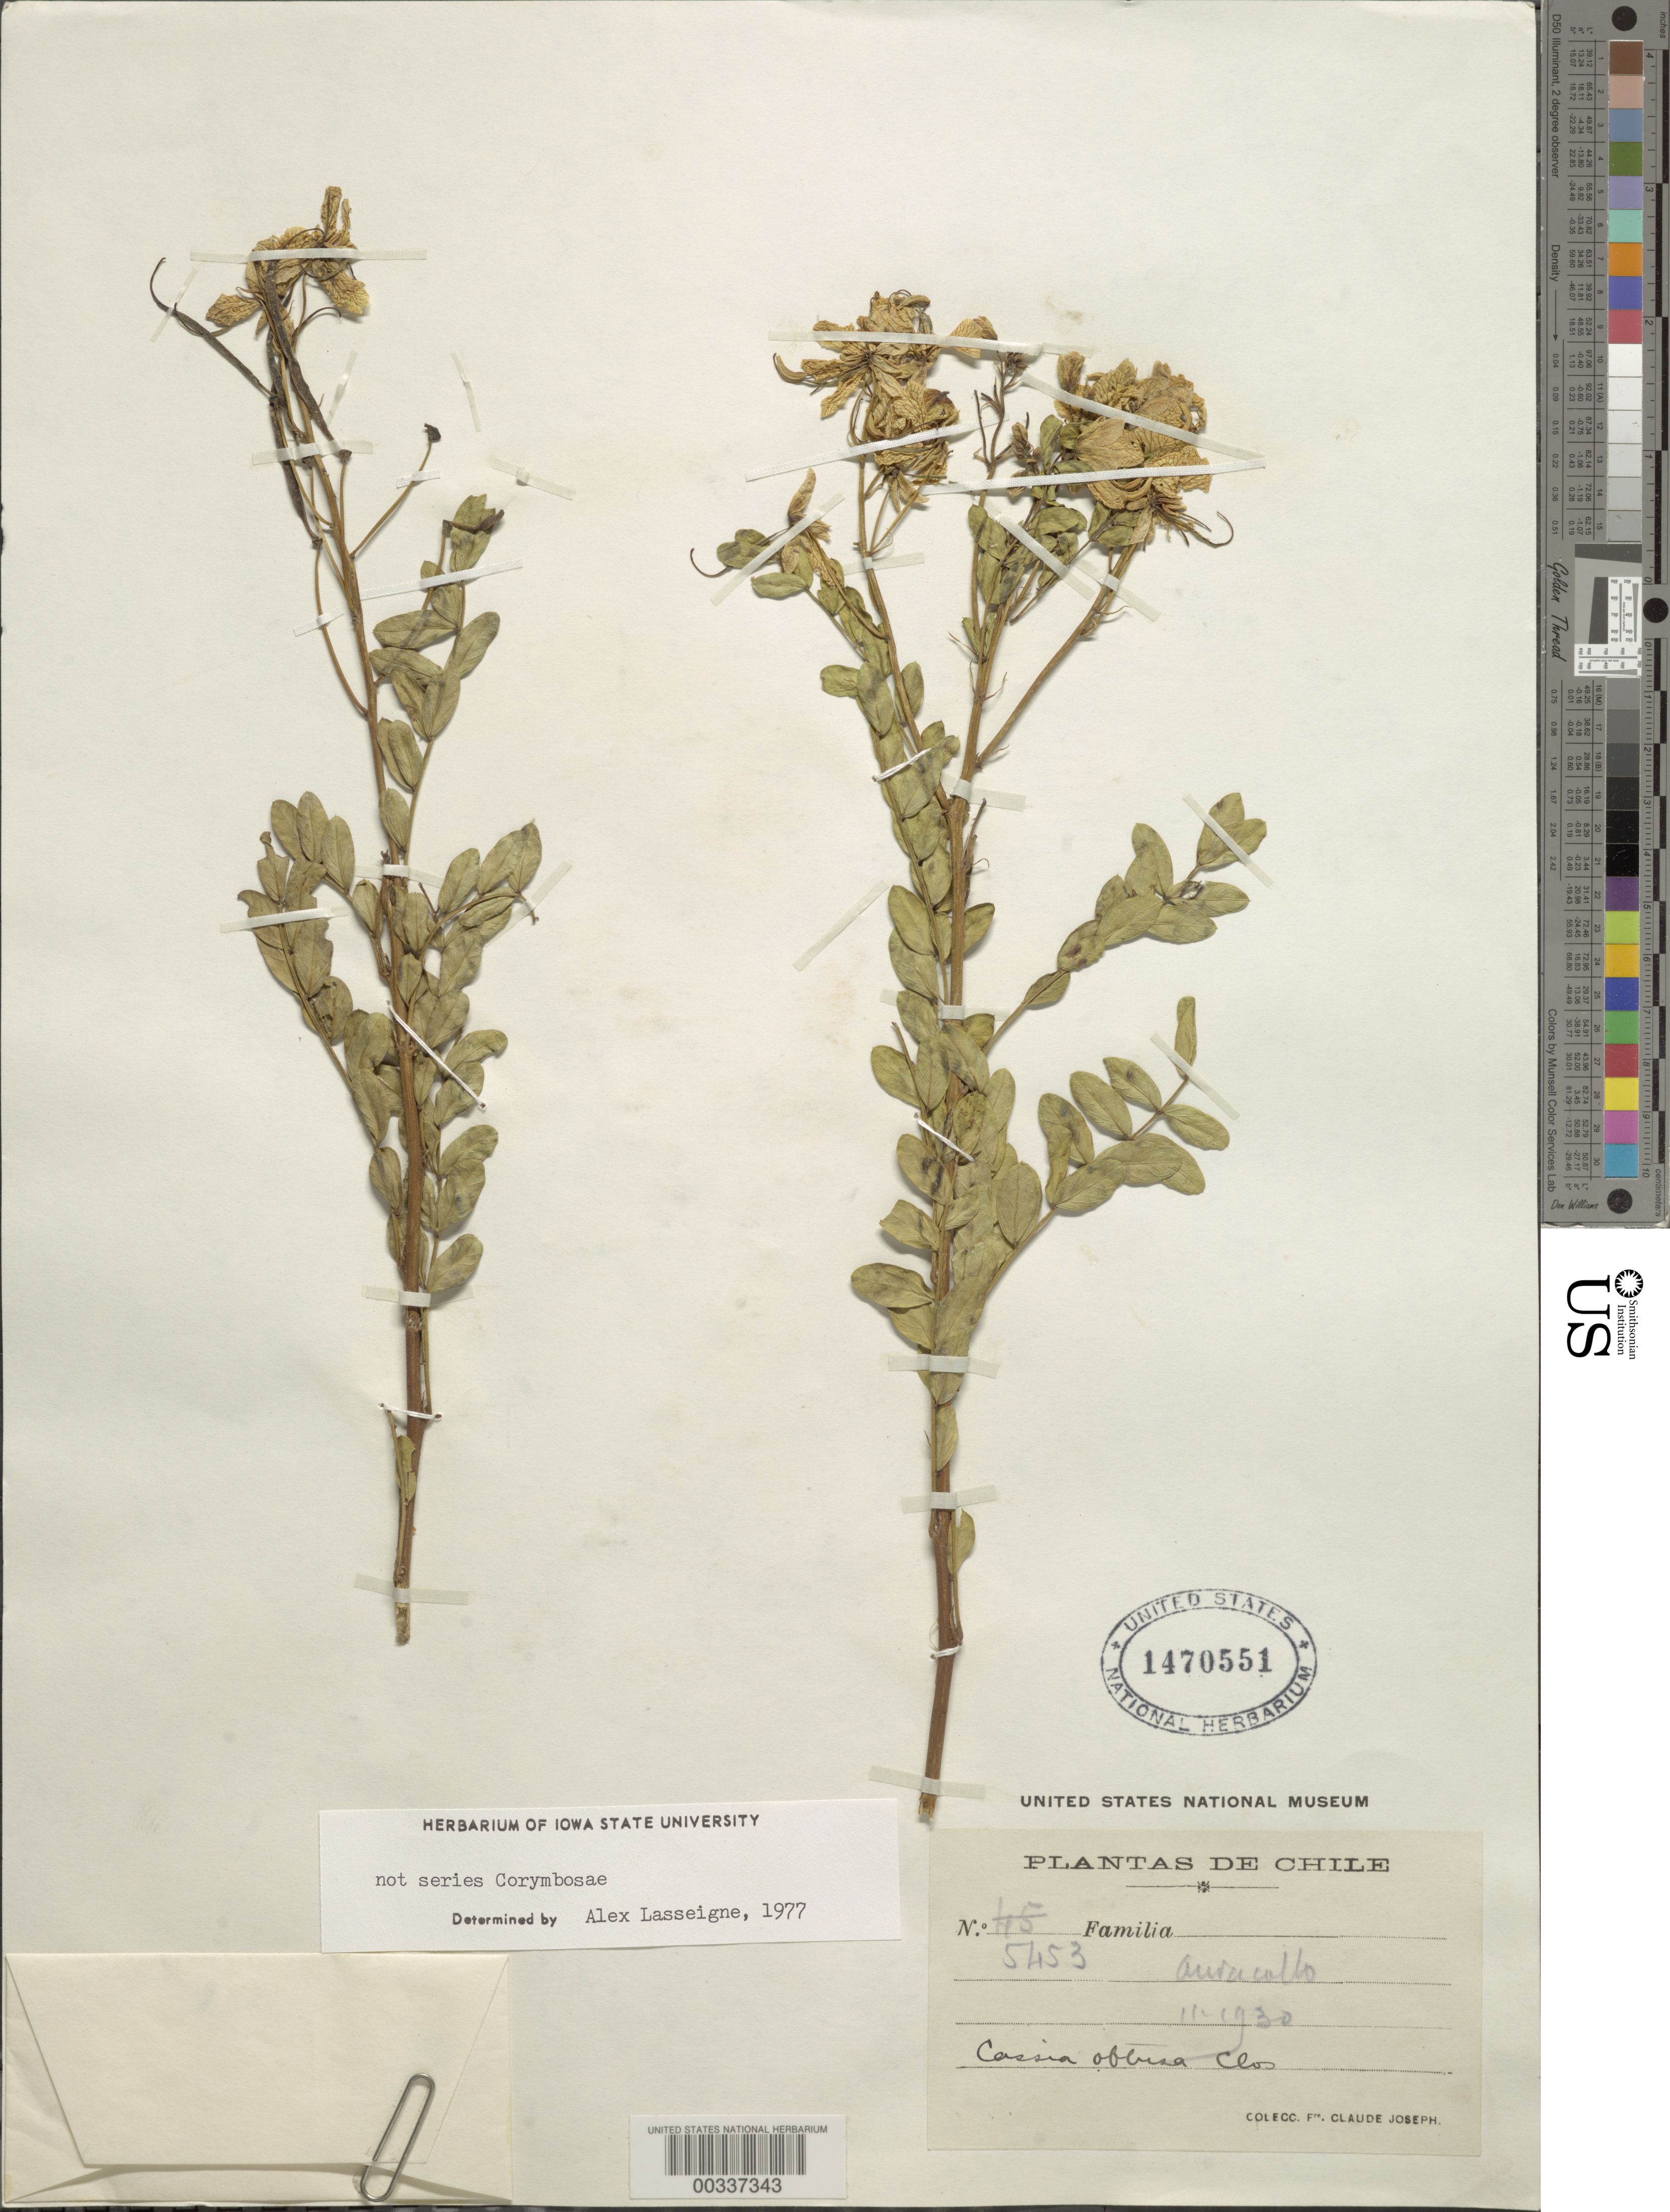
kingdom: Plantae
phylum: Tracheophyta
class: Magnoliopsida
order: Fabales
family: Fabaceae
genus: Senna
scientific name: Senna candolleana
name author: (Vogel) H.S. Irwin & Barneby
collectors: Bro. Claude-Joseph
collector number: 5453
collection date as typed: Nov 1930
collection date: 1930-11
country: Chile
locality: Aurucollo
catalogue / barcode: US 1470551